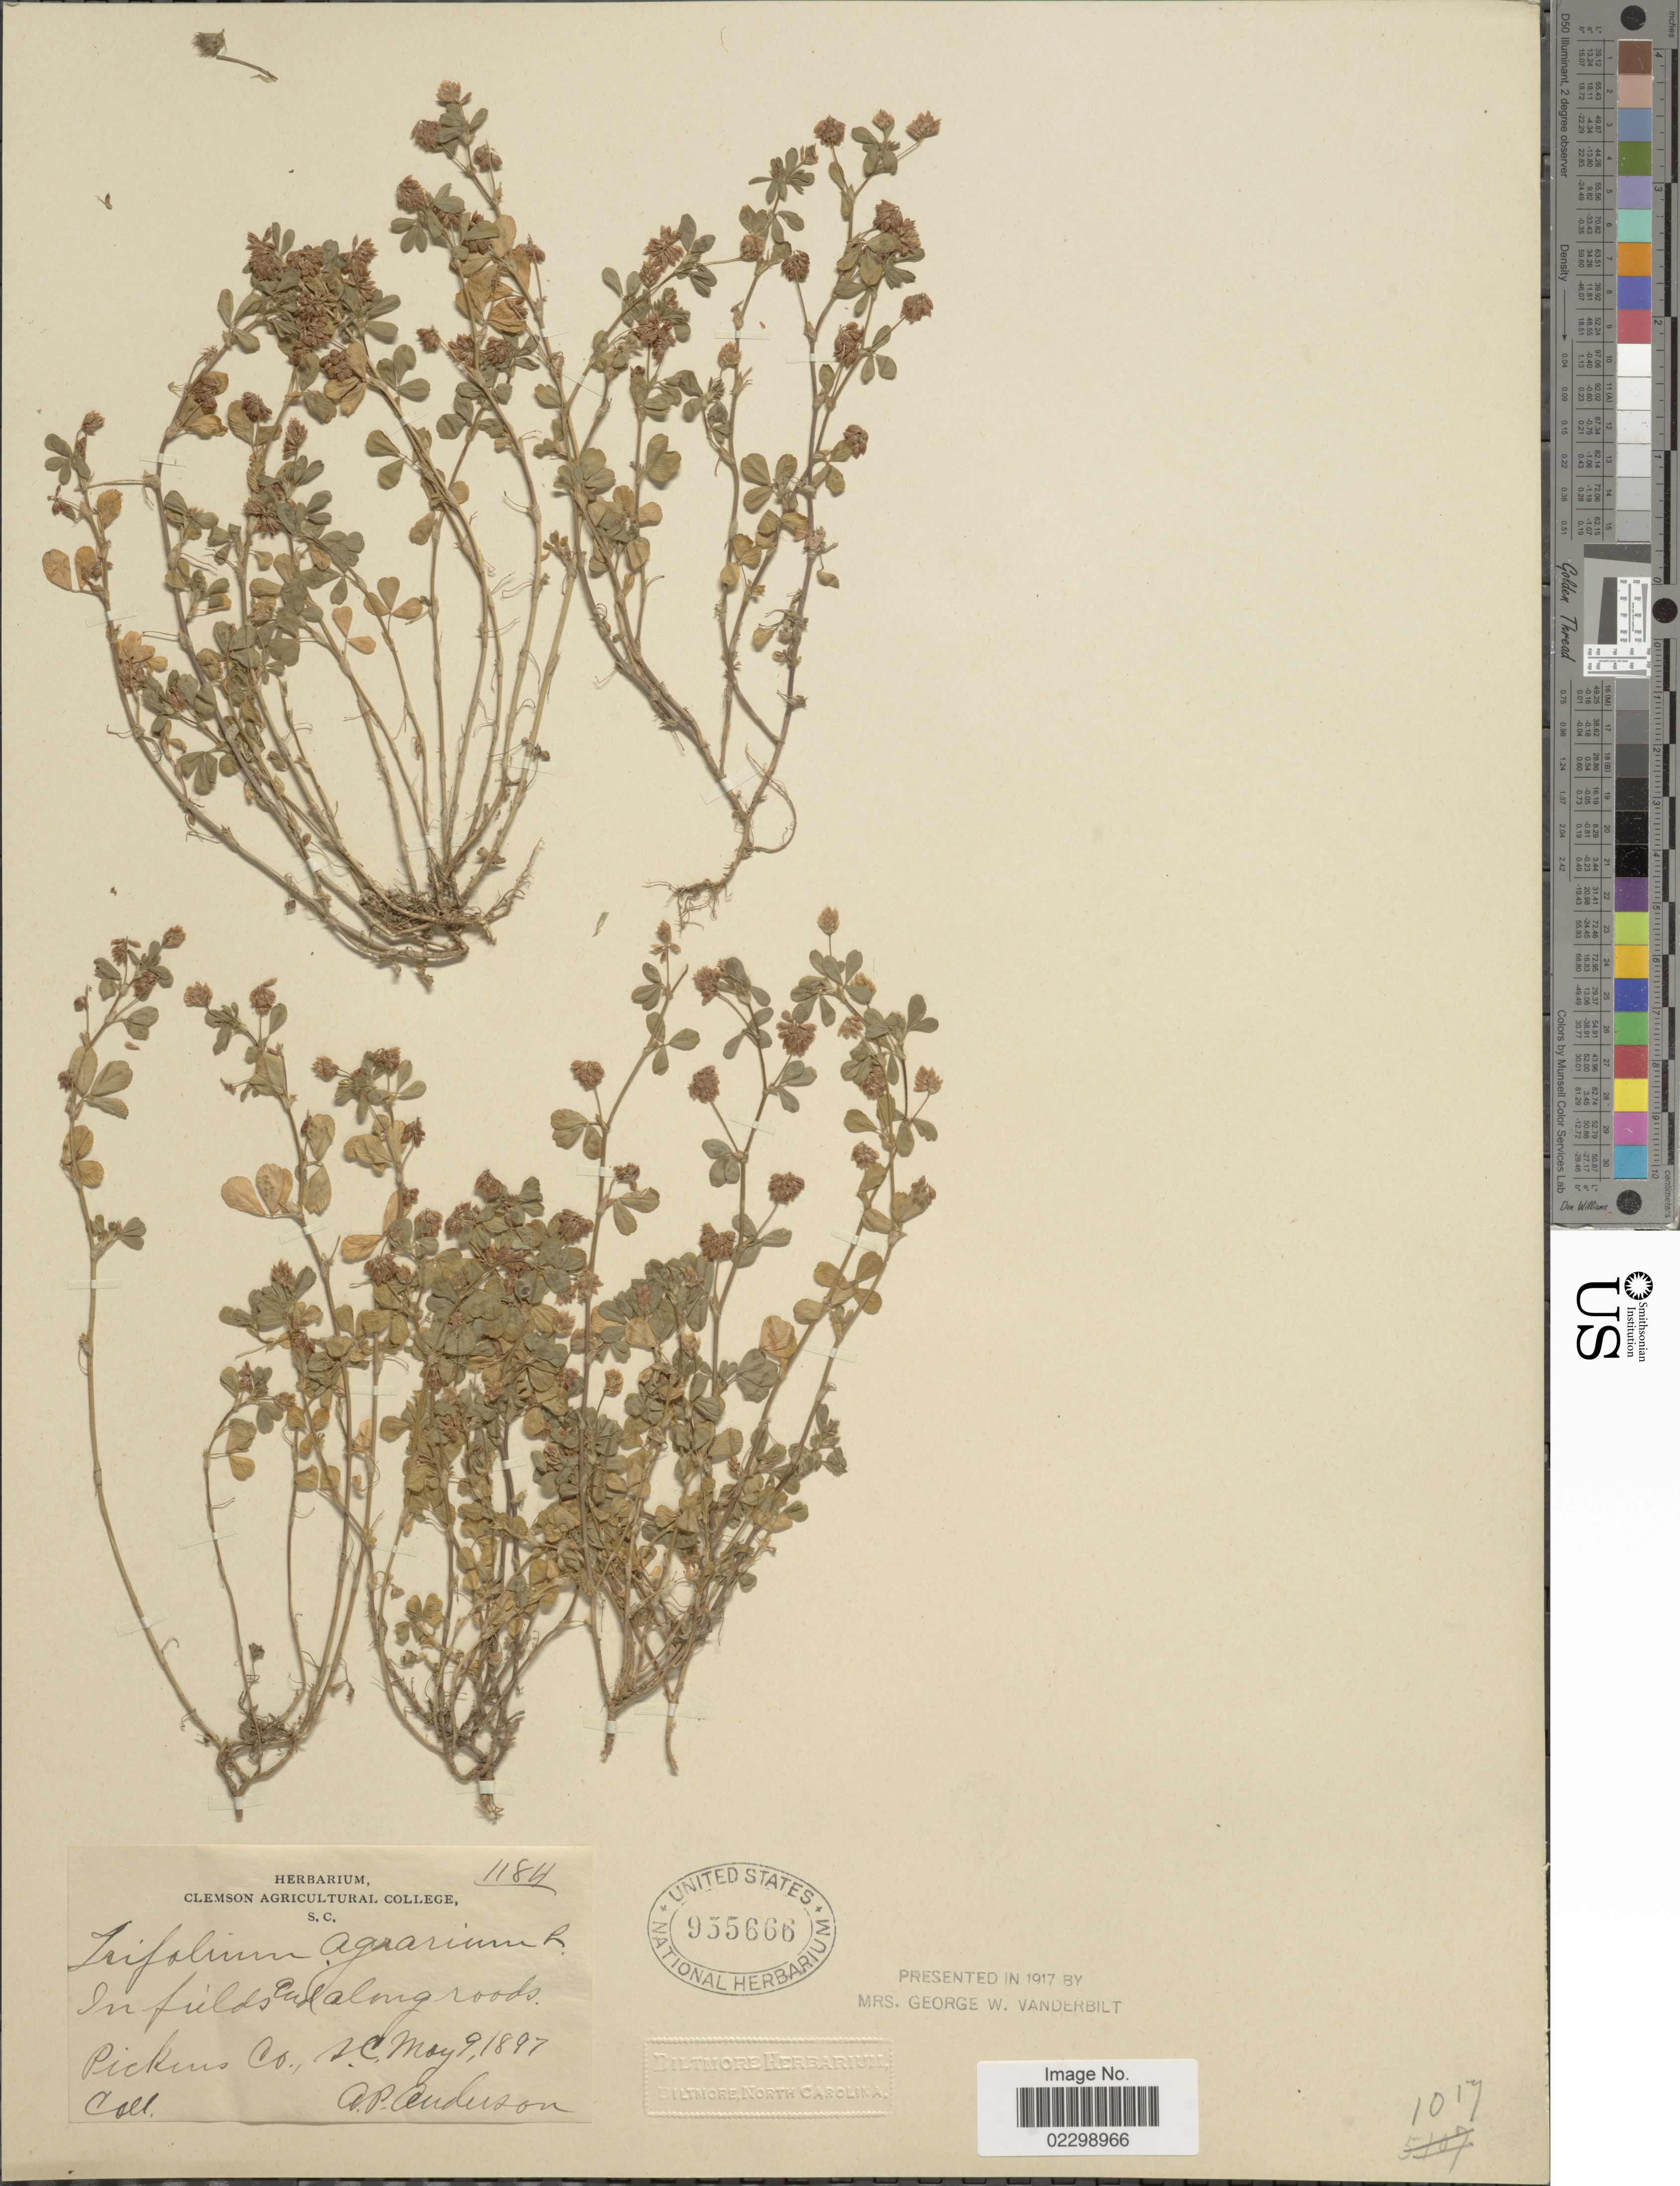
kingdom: Plantae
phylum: Tracheophyta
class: Magnoliopsida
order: Fabales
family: Fabaceae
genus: Trifolium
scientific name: Trifolium strictum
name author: L.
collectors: A. P. Anderson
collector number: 1184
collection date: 1897-05-09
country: United States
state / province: South Carolina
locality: In fields along roods, Pickens Co.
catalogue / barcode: US 955666